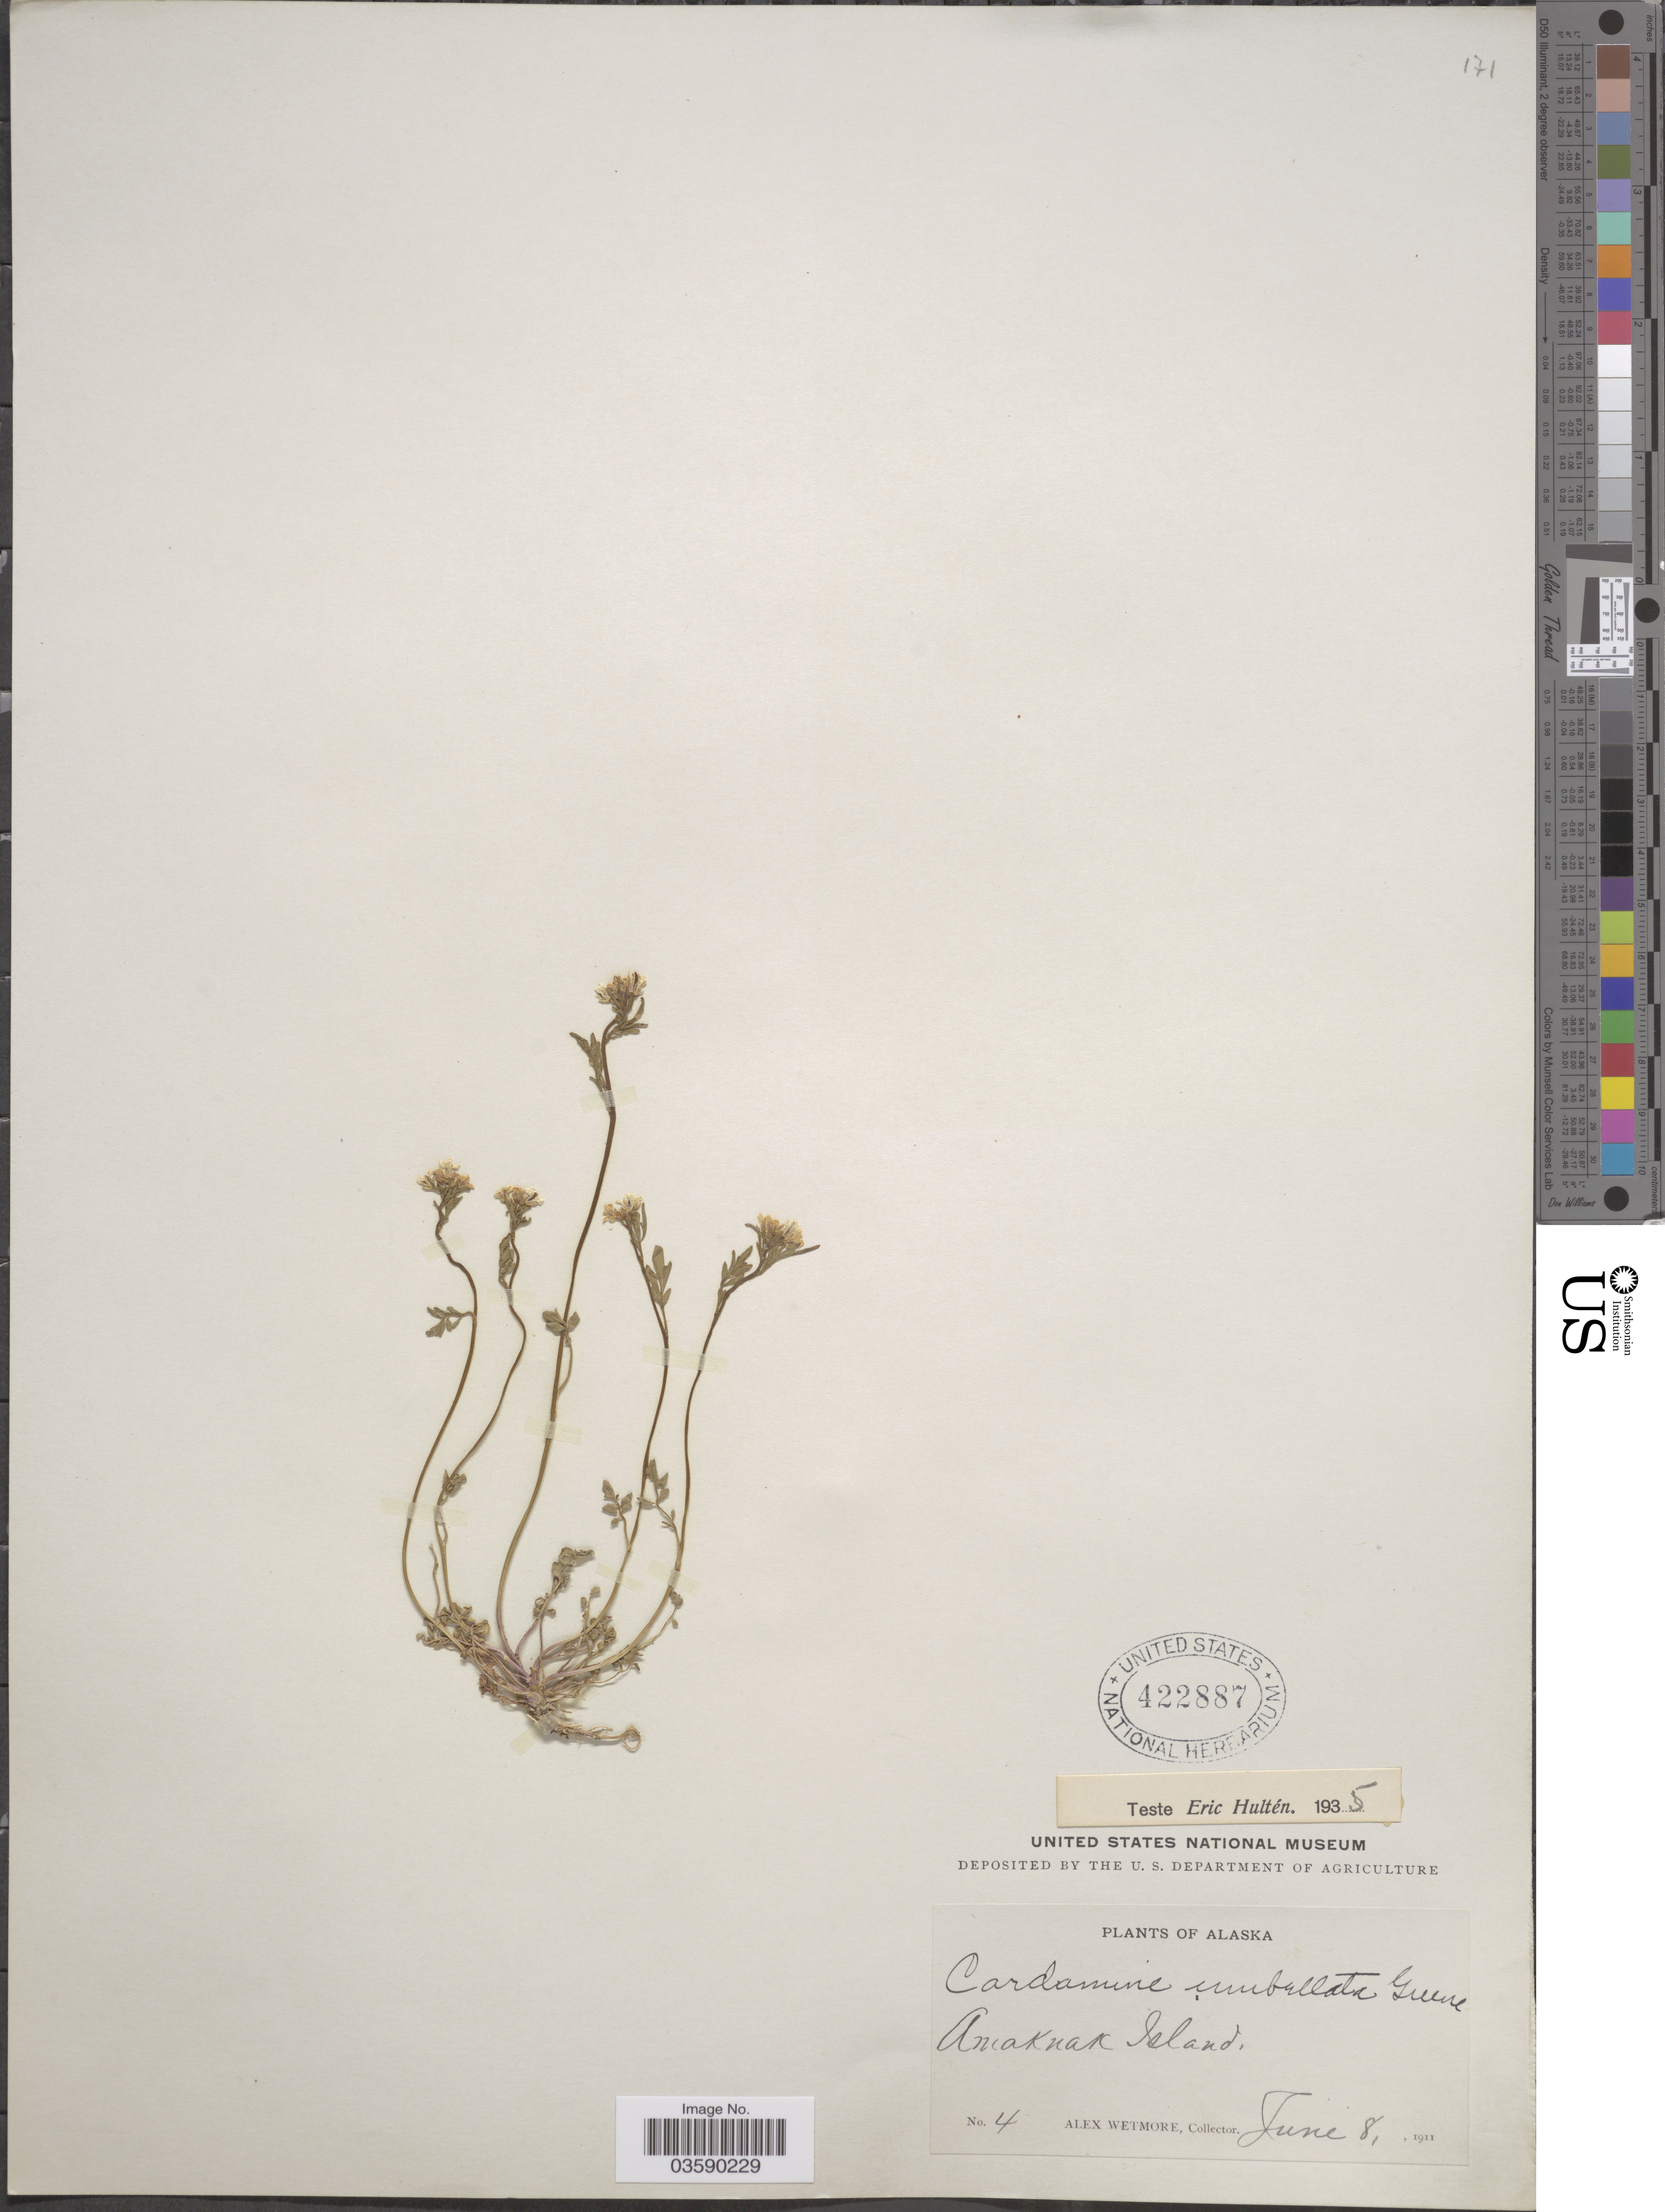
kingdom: Plantae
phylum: Tracheophyta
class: Magnoliopsida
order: Brassicales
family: Brassicaceae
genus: Cardamine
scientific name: Cardamine umbellata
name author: Greene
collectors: A. Wetmore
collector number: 4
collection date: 1911-06-08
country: United States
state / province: Alaska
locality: Amaknak Island.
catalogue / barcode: US 422887